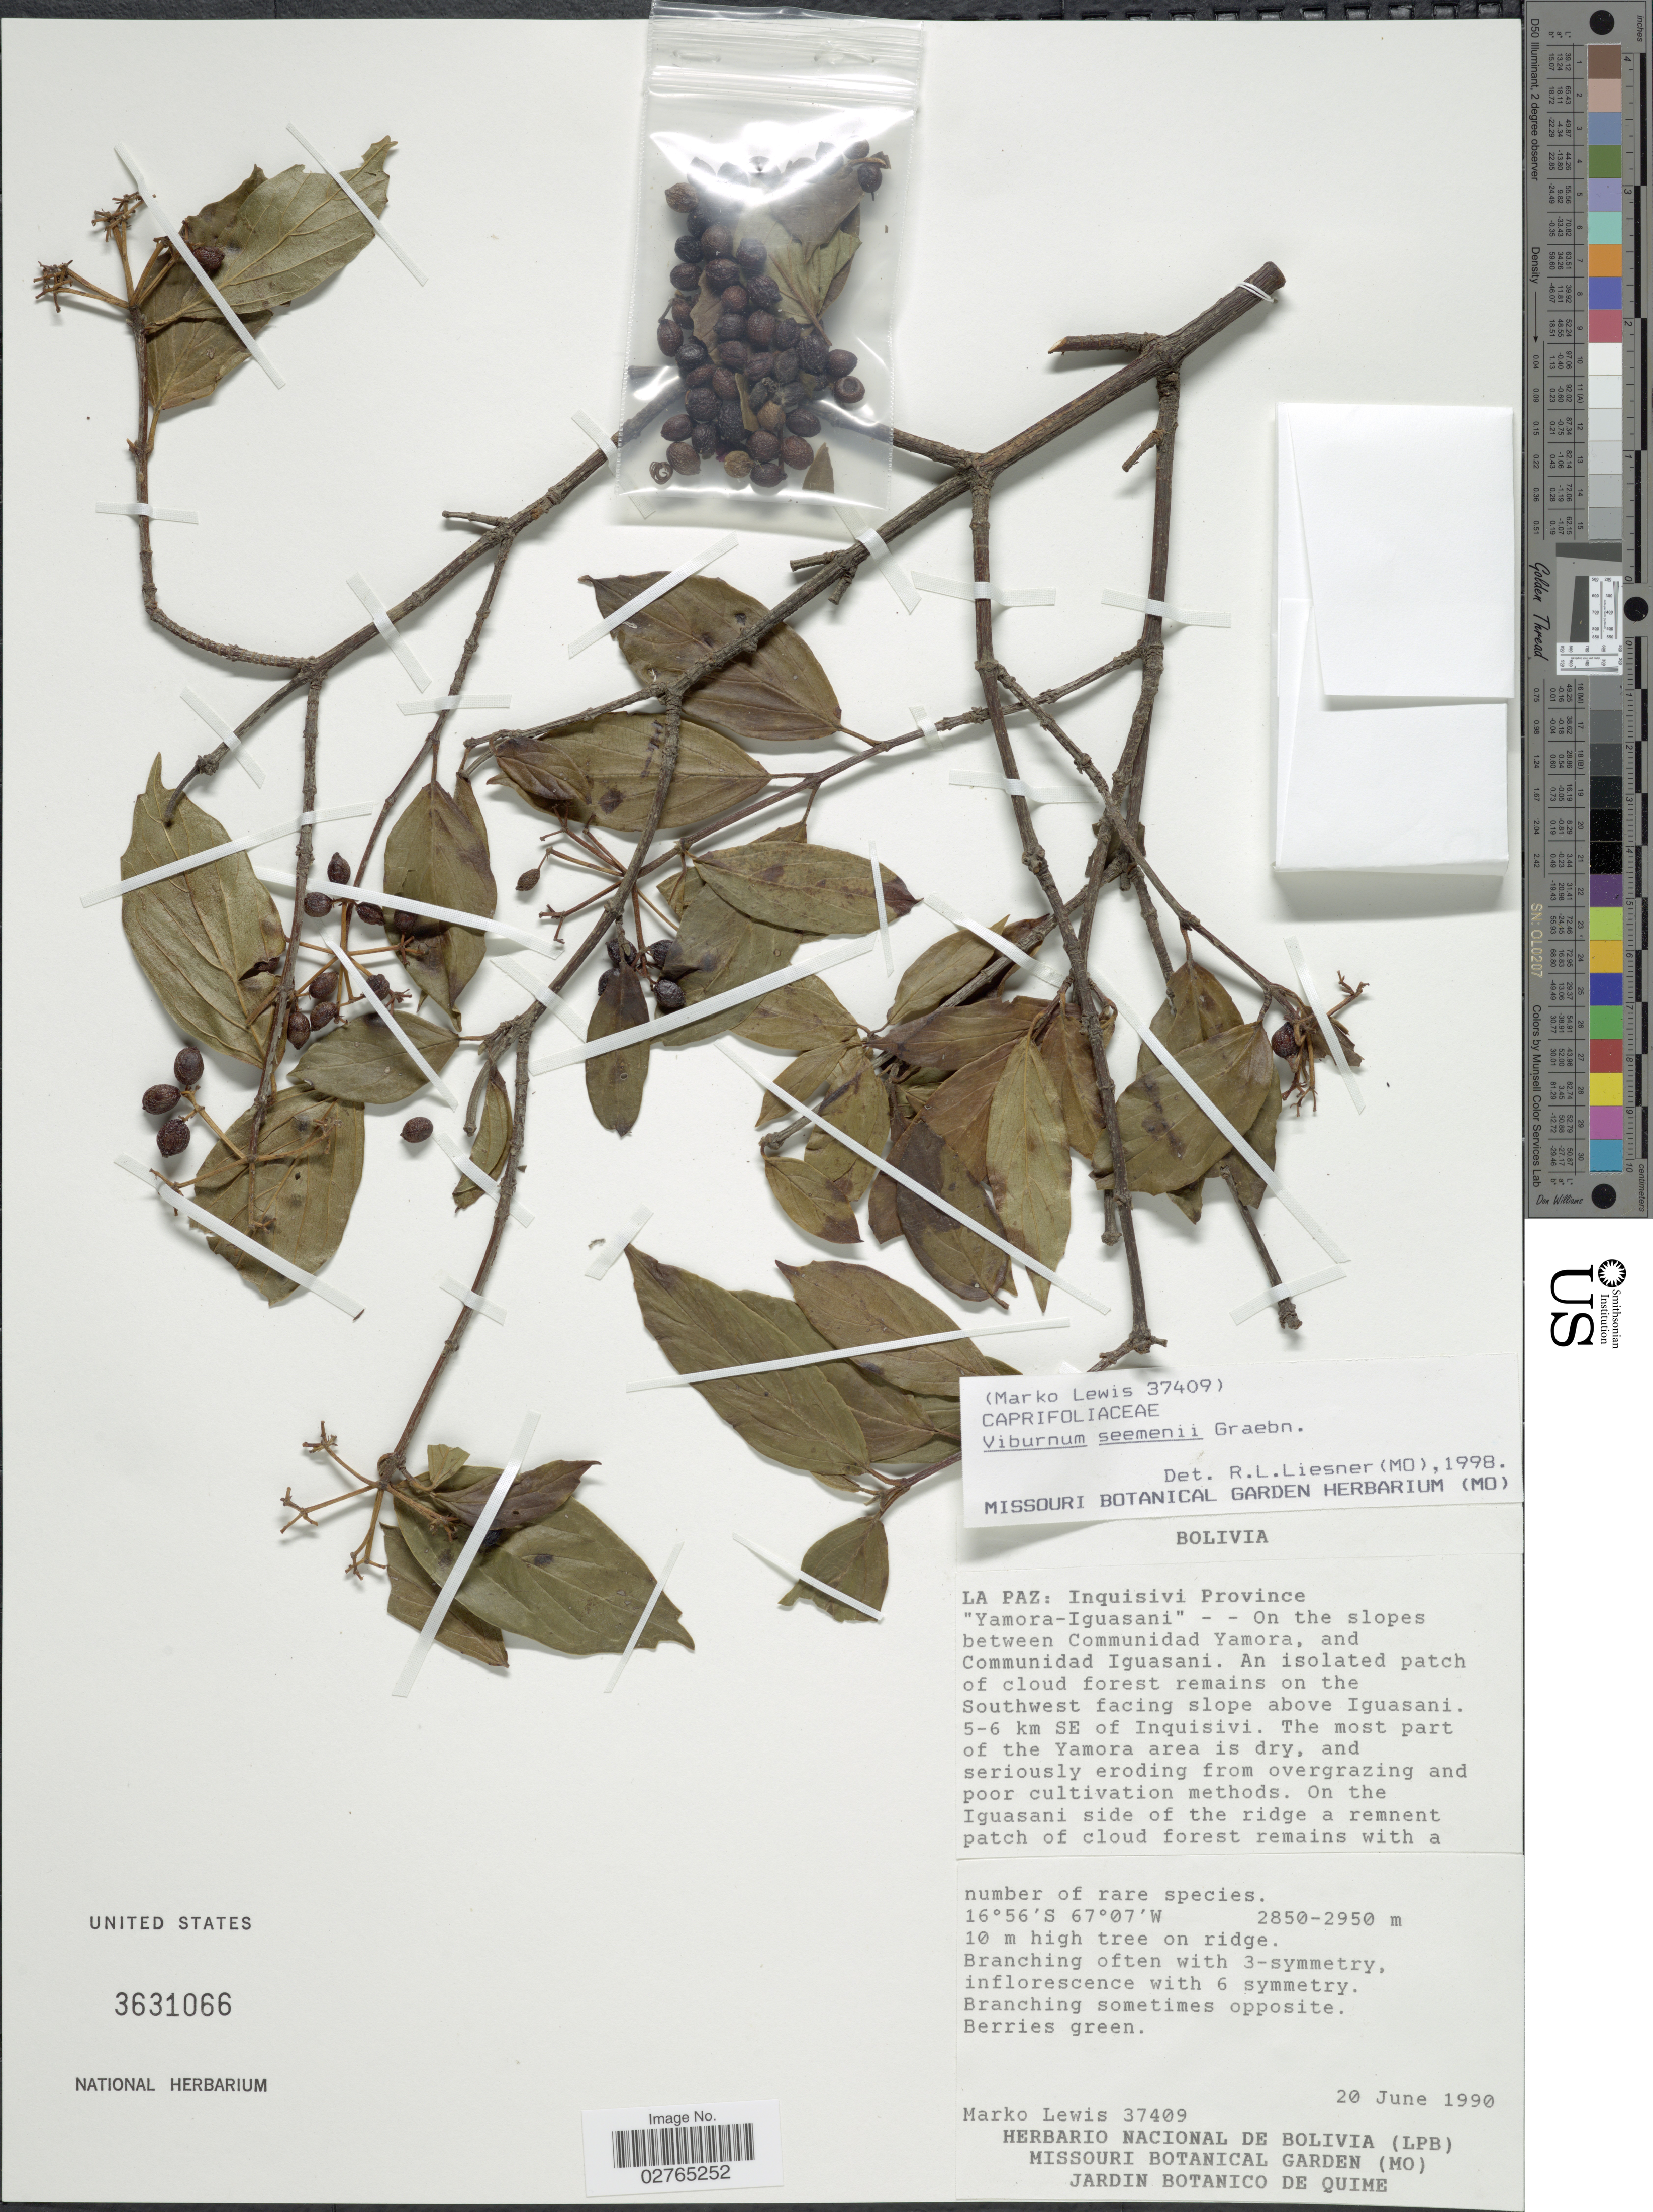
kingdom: Plantae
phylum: Tracheophyta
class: Magnoliopsida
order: Dipsacales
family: Viburnaceae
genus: Viburnum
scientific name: Viburnum seemenii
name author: Graebn. in Urb.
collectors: M. A. Lewis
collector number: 37409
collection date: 1990-06-20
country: Bolivia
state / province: La Paz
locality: Inquisivi Province. "Yamora-Iguasani" - - On the slopes between Communidad Yamora, and Communidad Iguasani. An isolated patch of cloud forest remains on the Southwest facing slope above Iguasani. 5-6 km SE of Inquisivi.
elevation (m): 2850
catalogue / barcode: US 3631066